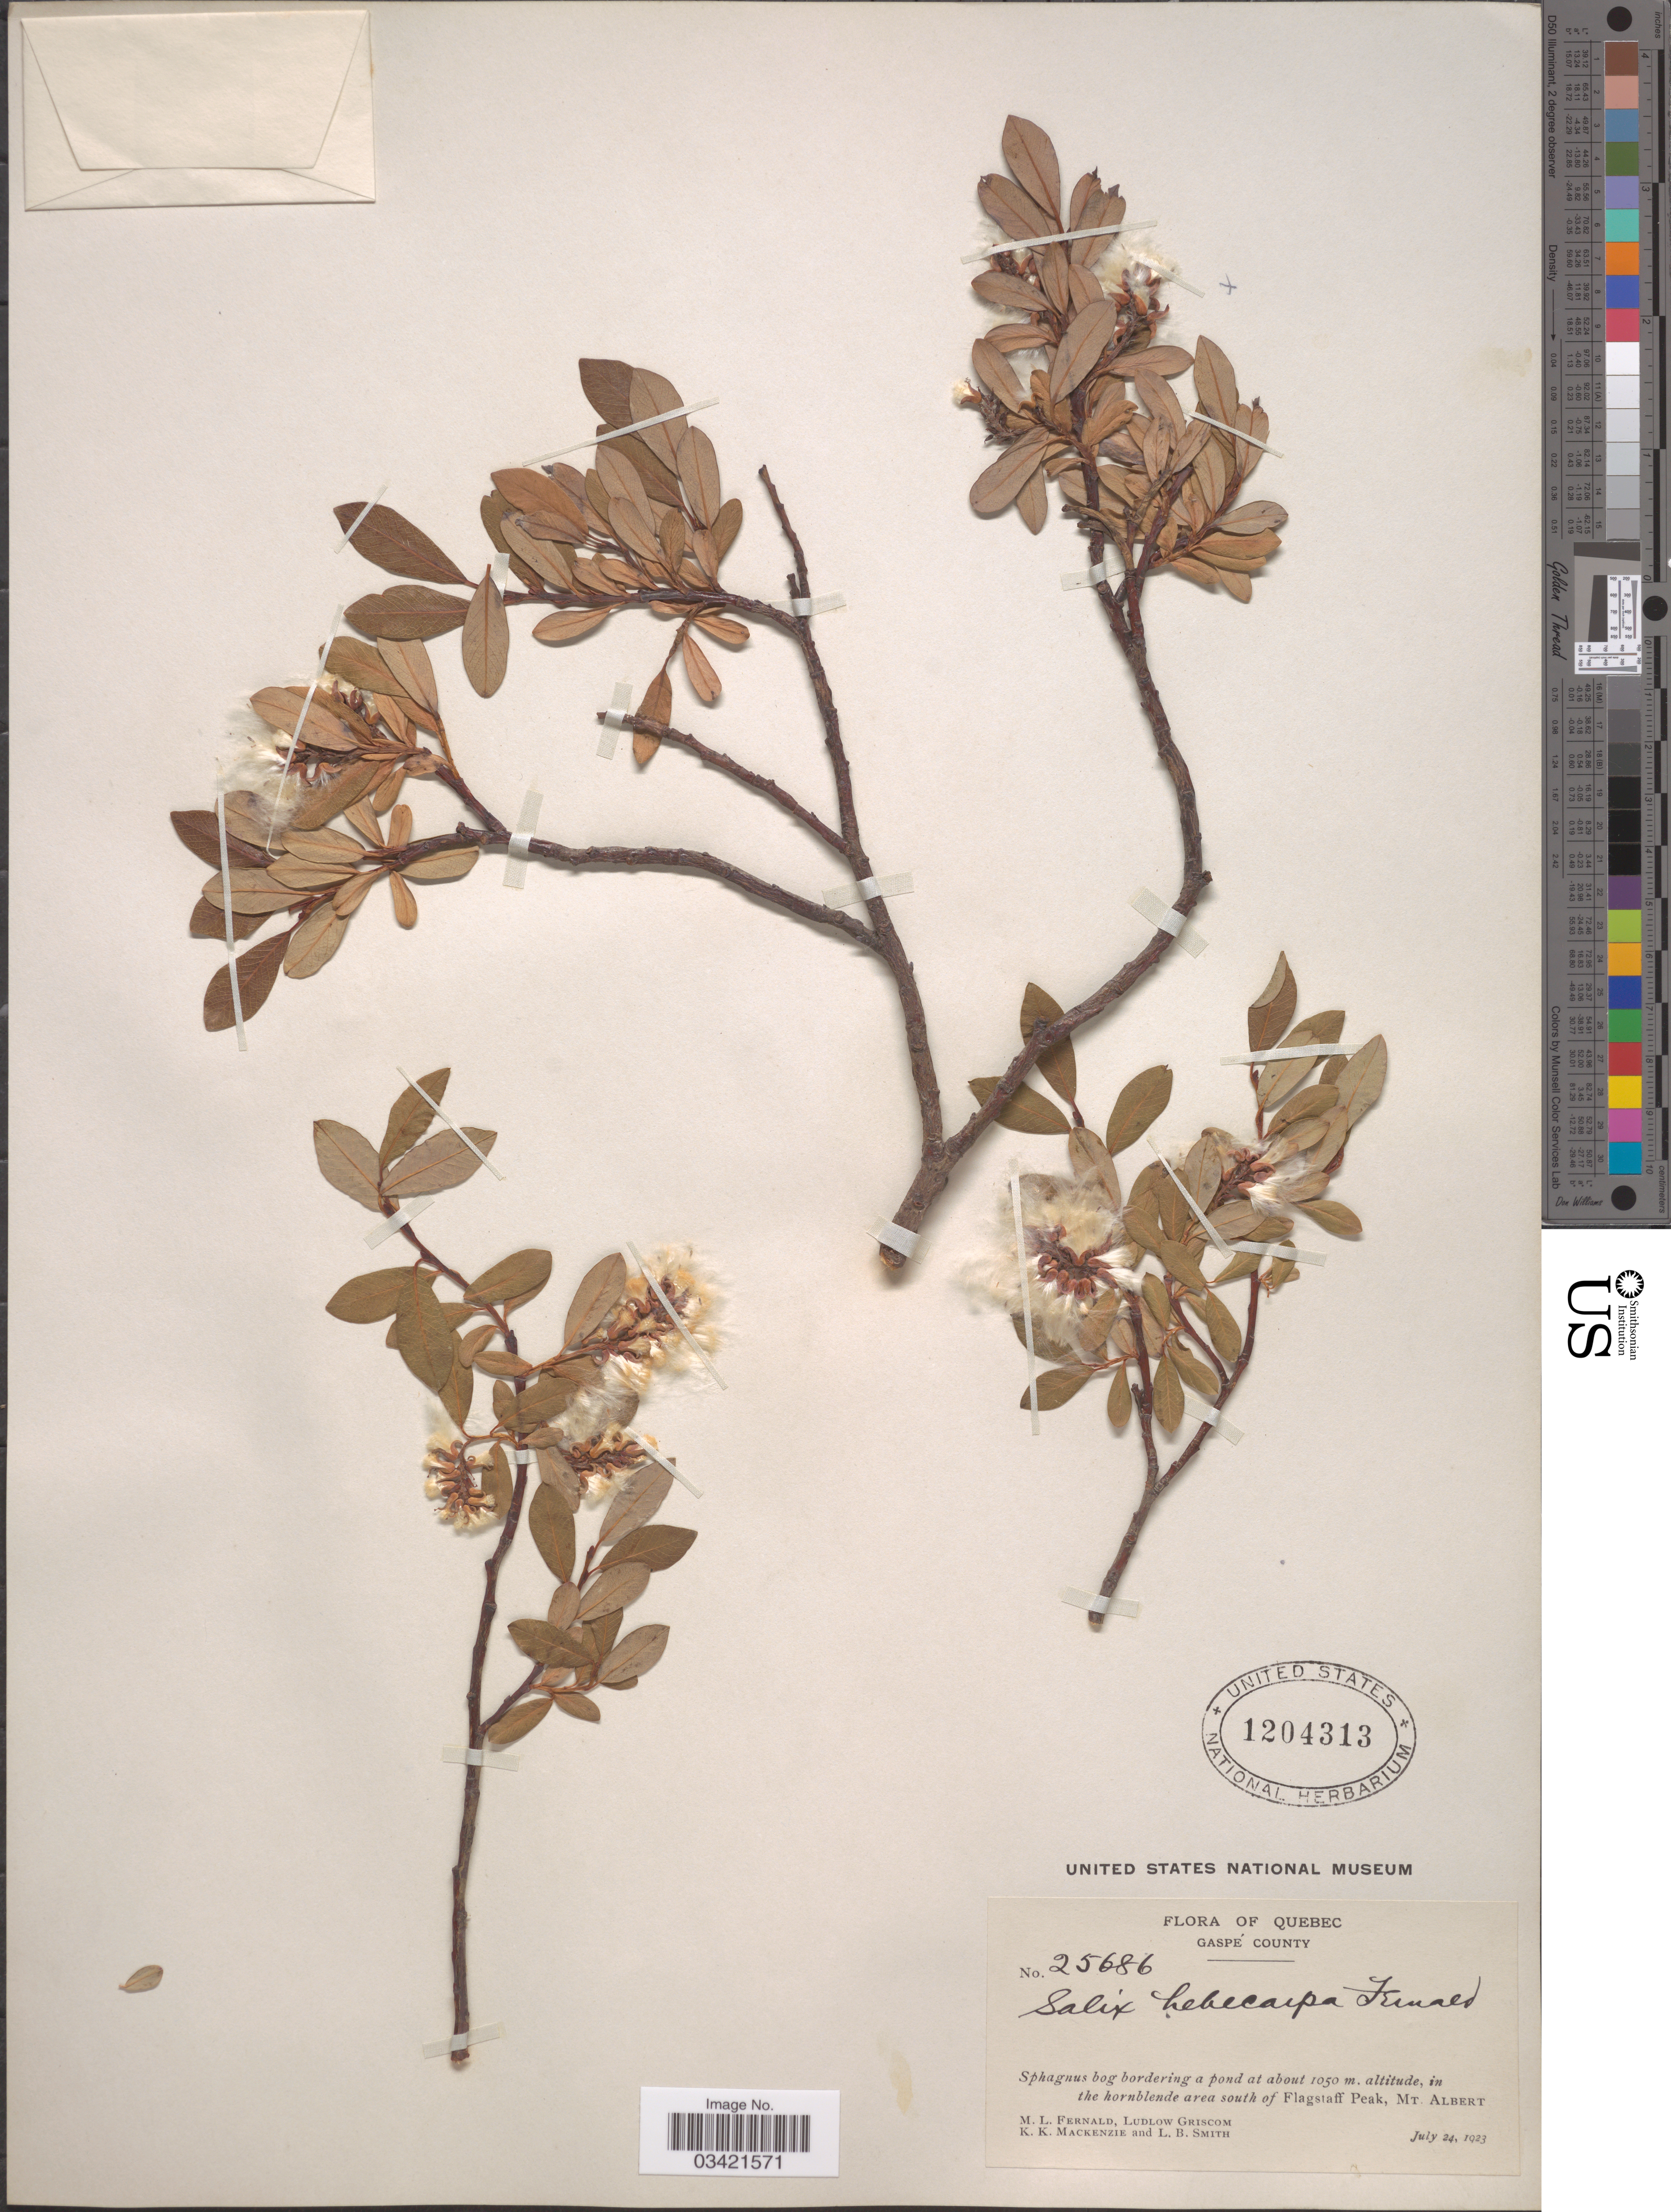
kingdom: Plantae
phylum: Tracheophyta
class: Magnoliopsida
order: Malpighiales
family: Salicaceae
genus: Salix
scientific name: Salix x hebecarpa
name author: (Fernald) Fernald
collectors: M. L. Fernald, L. Griscom, K. K. Mackenzie & L. Smith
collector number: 25686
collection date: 1923-07-24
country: Canada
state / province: Quebec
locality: Gaspè County. In the hornblende area south of Flagstaff Peak, Mt. Albert.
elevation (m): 1050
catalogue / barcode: US 1204313